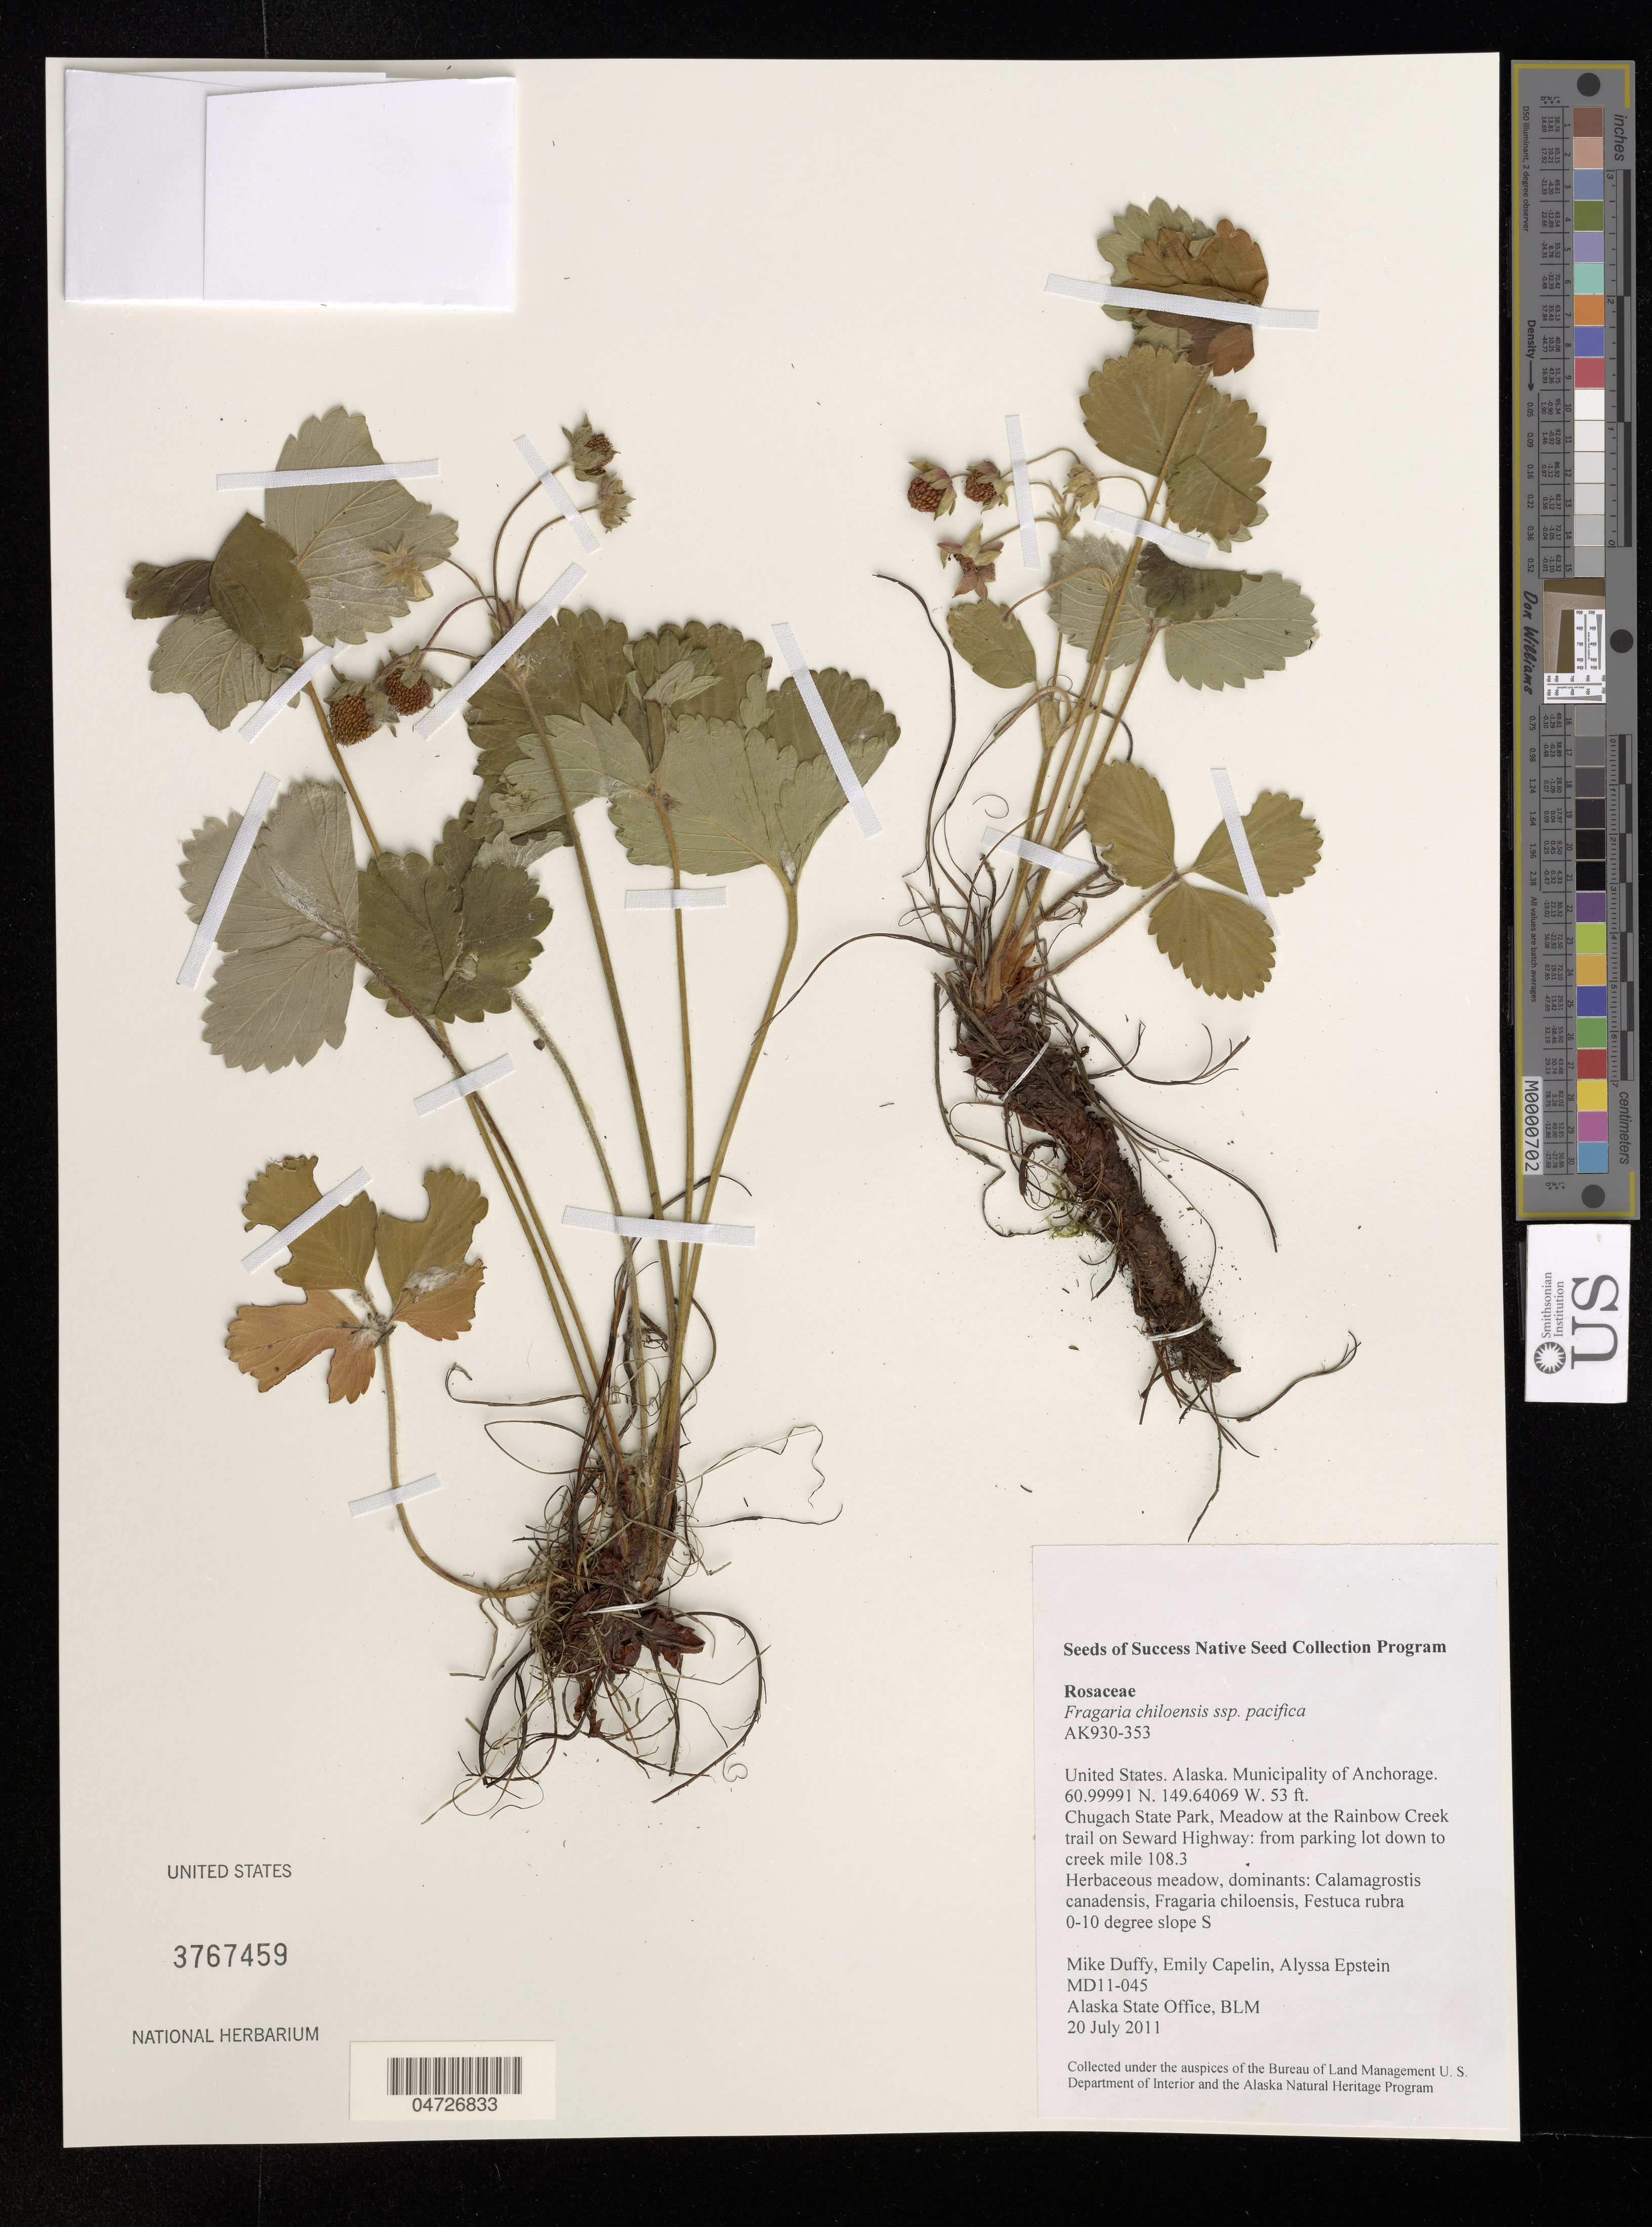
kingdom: Plantae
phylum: Tracheophyta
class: Magnoliopsida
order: Rosales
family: Rosaceae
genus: Fragaria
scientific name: Fragaria chiloensis subsp. pacifica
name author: Staudt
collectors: M. Duffy, E. Capelin & A. Epstein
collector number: MD11-045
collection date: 2011-07-20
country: United States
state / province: Alaska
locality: Municipality of Anchorage. Chugach State Park, Meadow at the Rainbow Creek trail on Seward Highway: from parking lot down to creek mile 108.3.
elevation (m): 16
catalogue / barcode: US 3767459